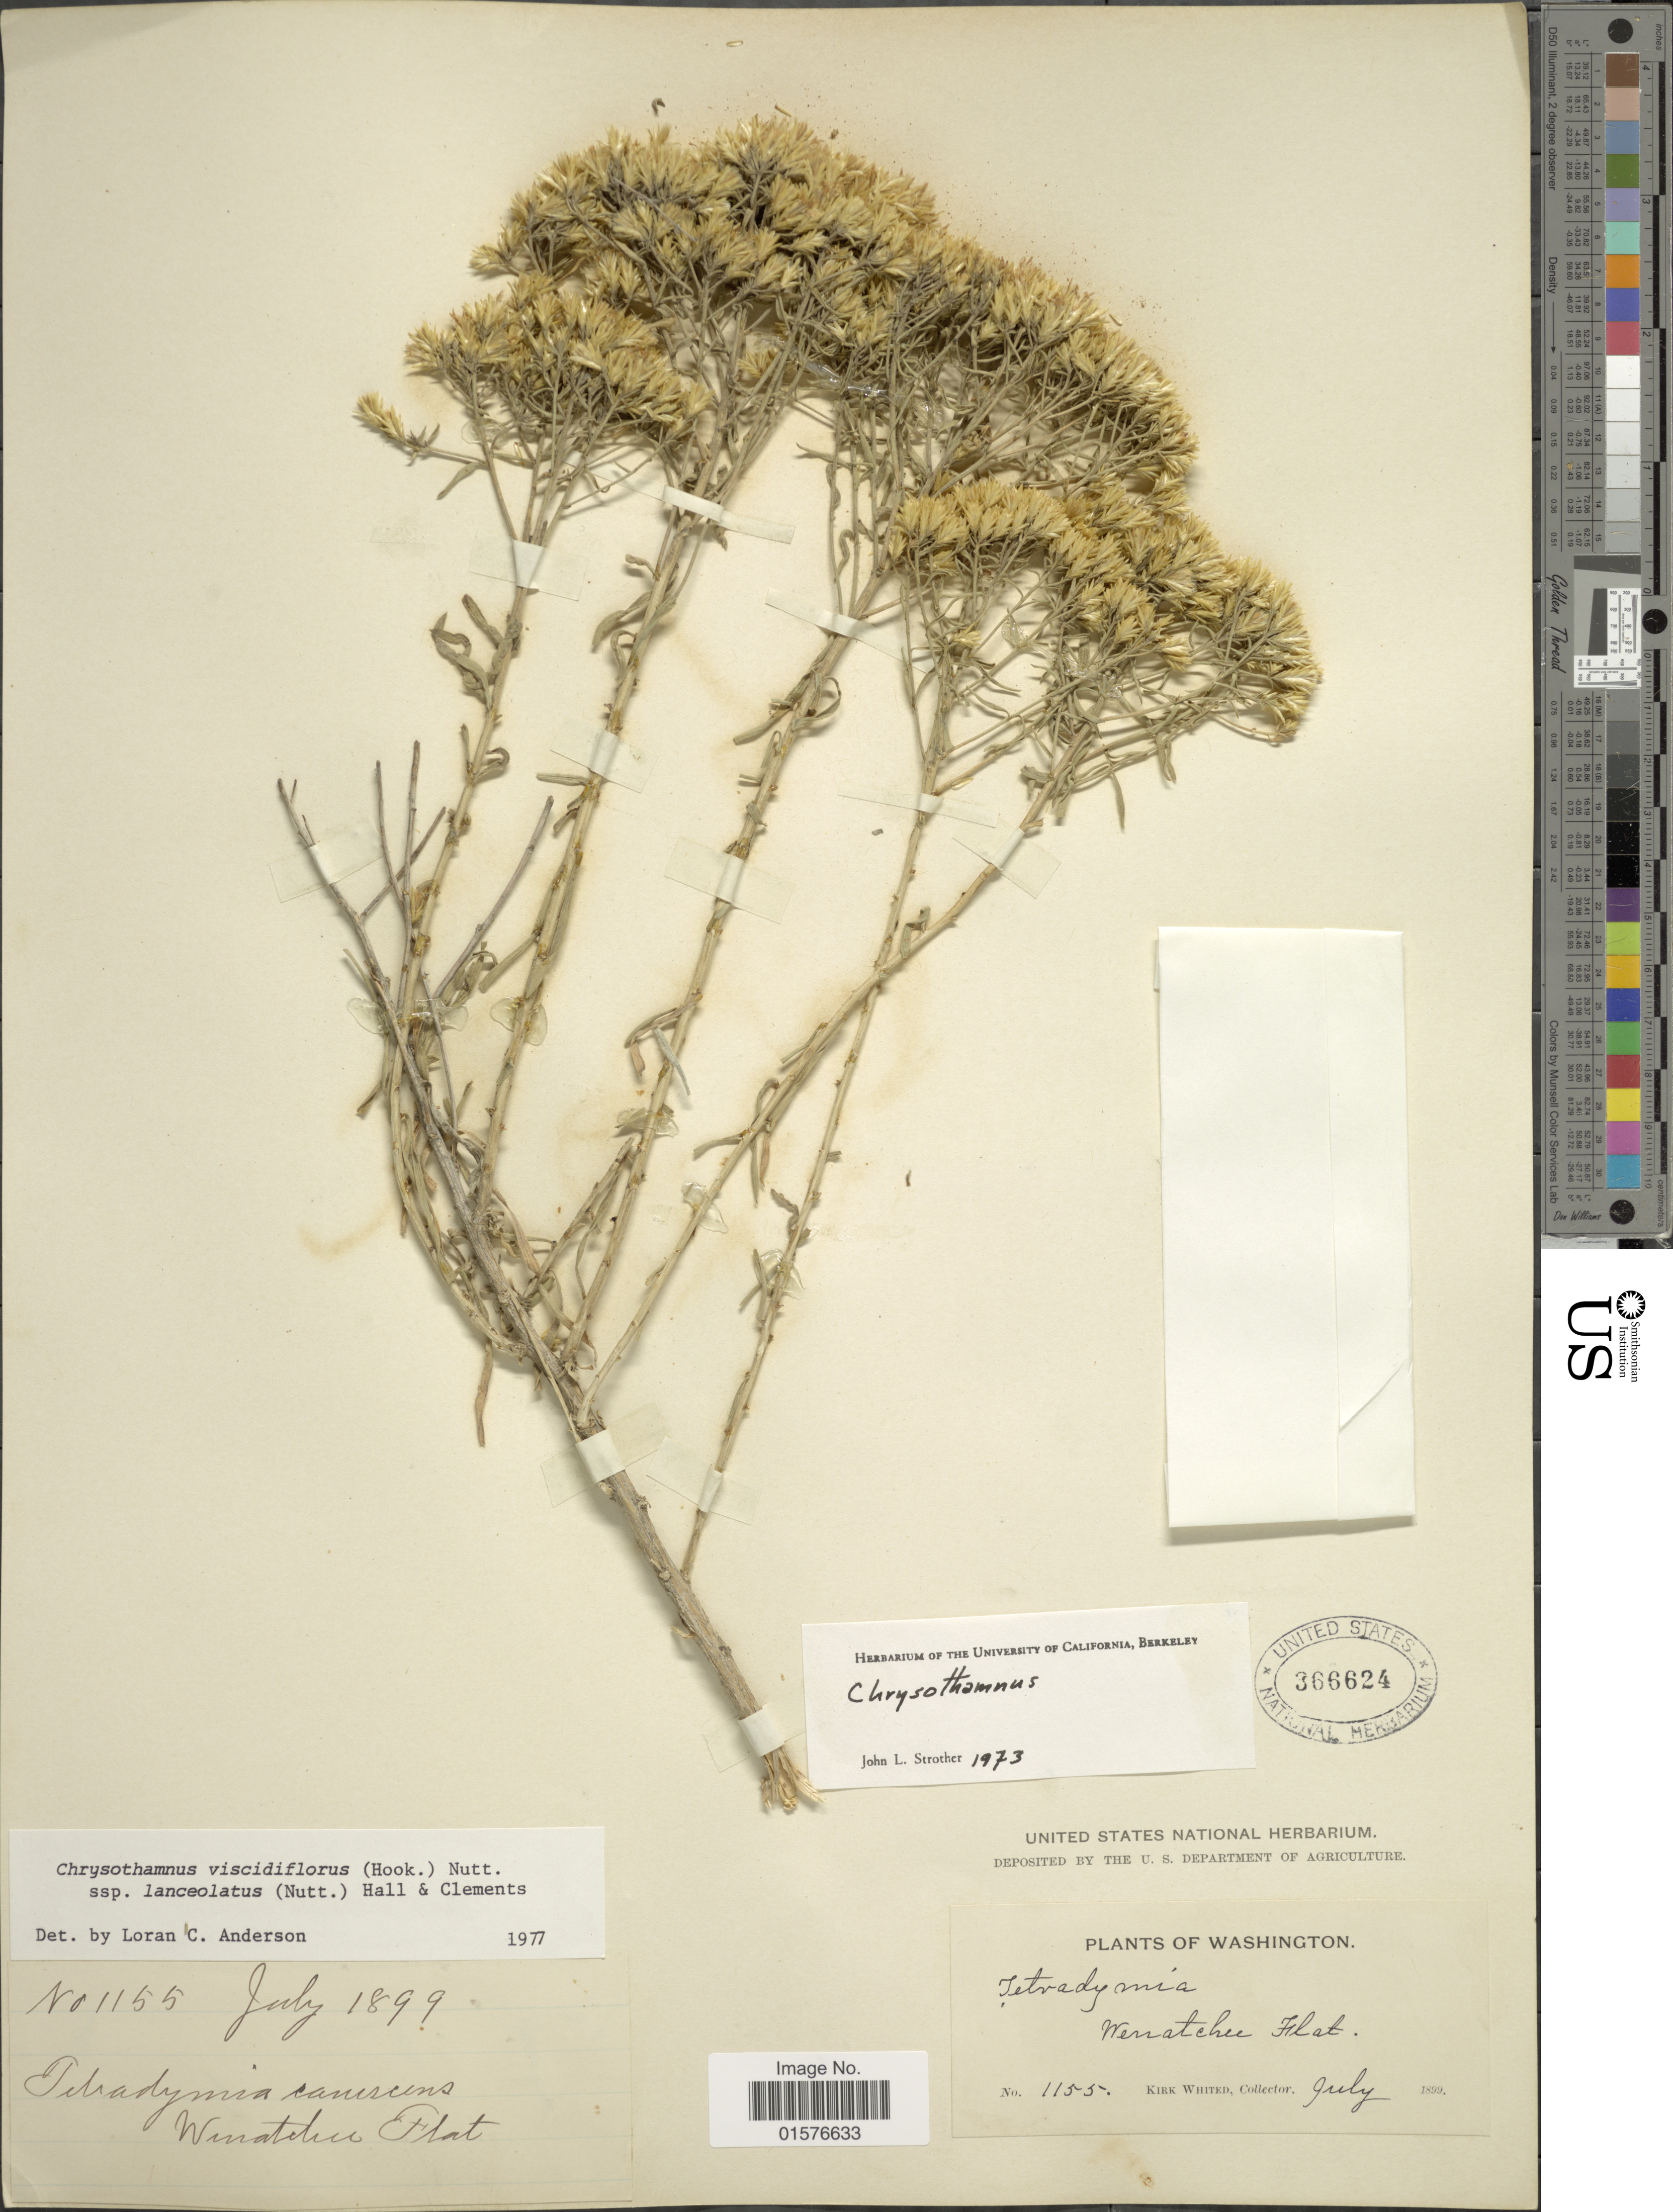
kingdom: Plantae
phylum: Tracheophyta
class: Magnoliopsida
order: Asterales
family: Asteraceae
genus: Chrysothamnus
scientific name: Chrysothamnus viscidiflorus subsp. lanceolatus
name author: (Nutt.) H.M. Hall & Clem.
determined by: Urbatsch, Lowell E., Curator (LSU), Louisiana State University (UNITED STATES)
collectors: K. Whited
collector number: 1155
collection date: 1899-07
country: United States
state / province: Washington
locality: Wenatchu Flat.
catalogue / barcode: US 366624